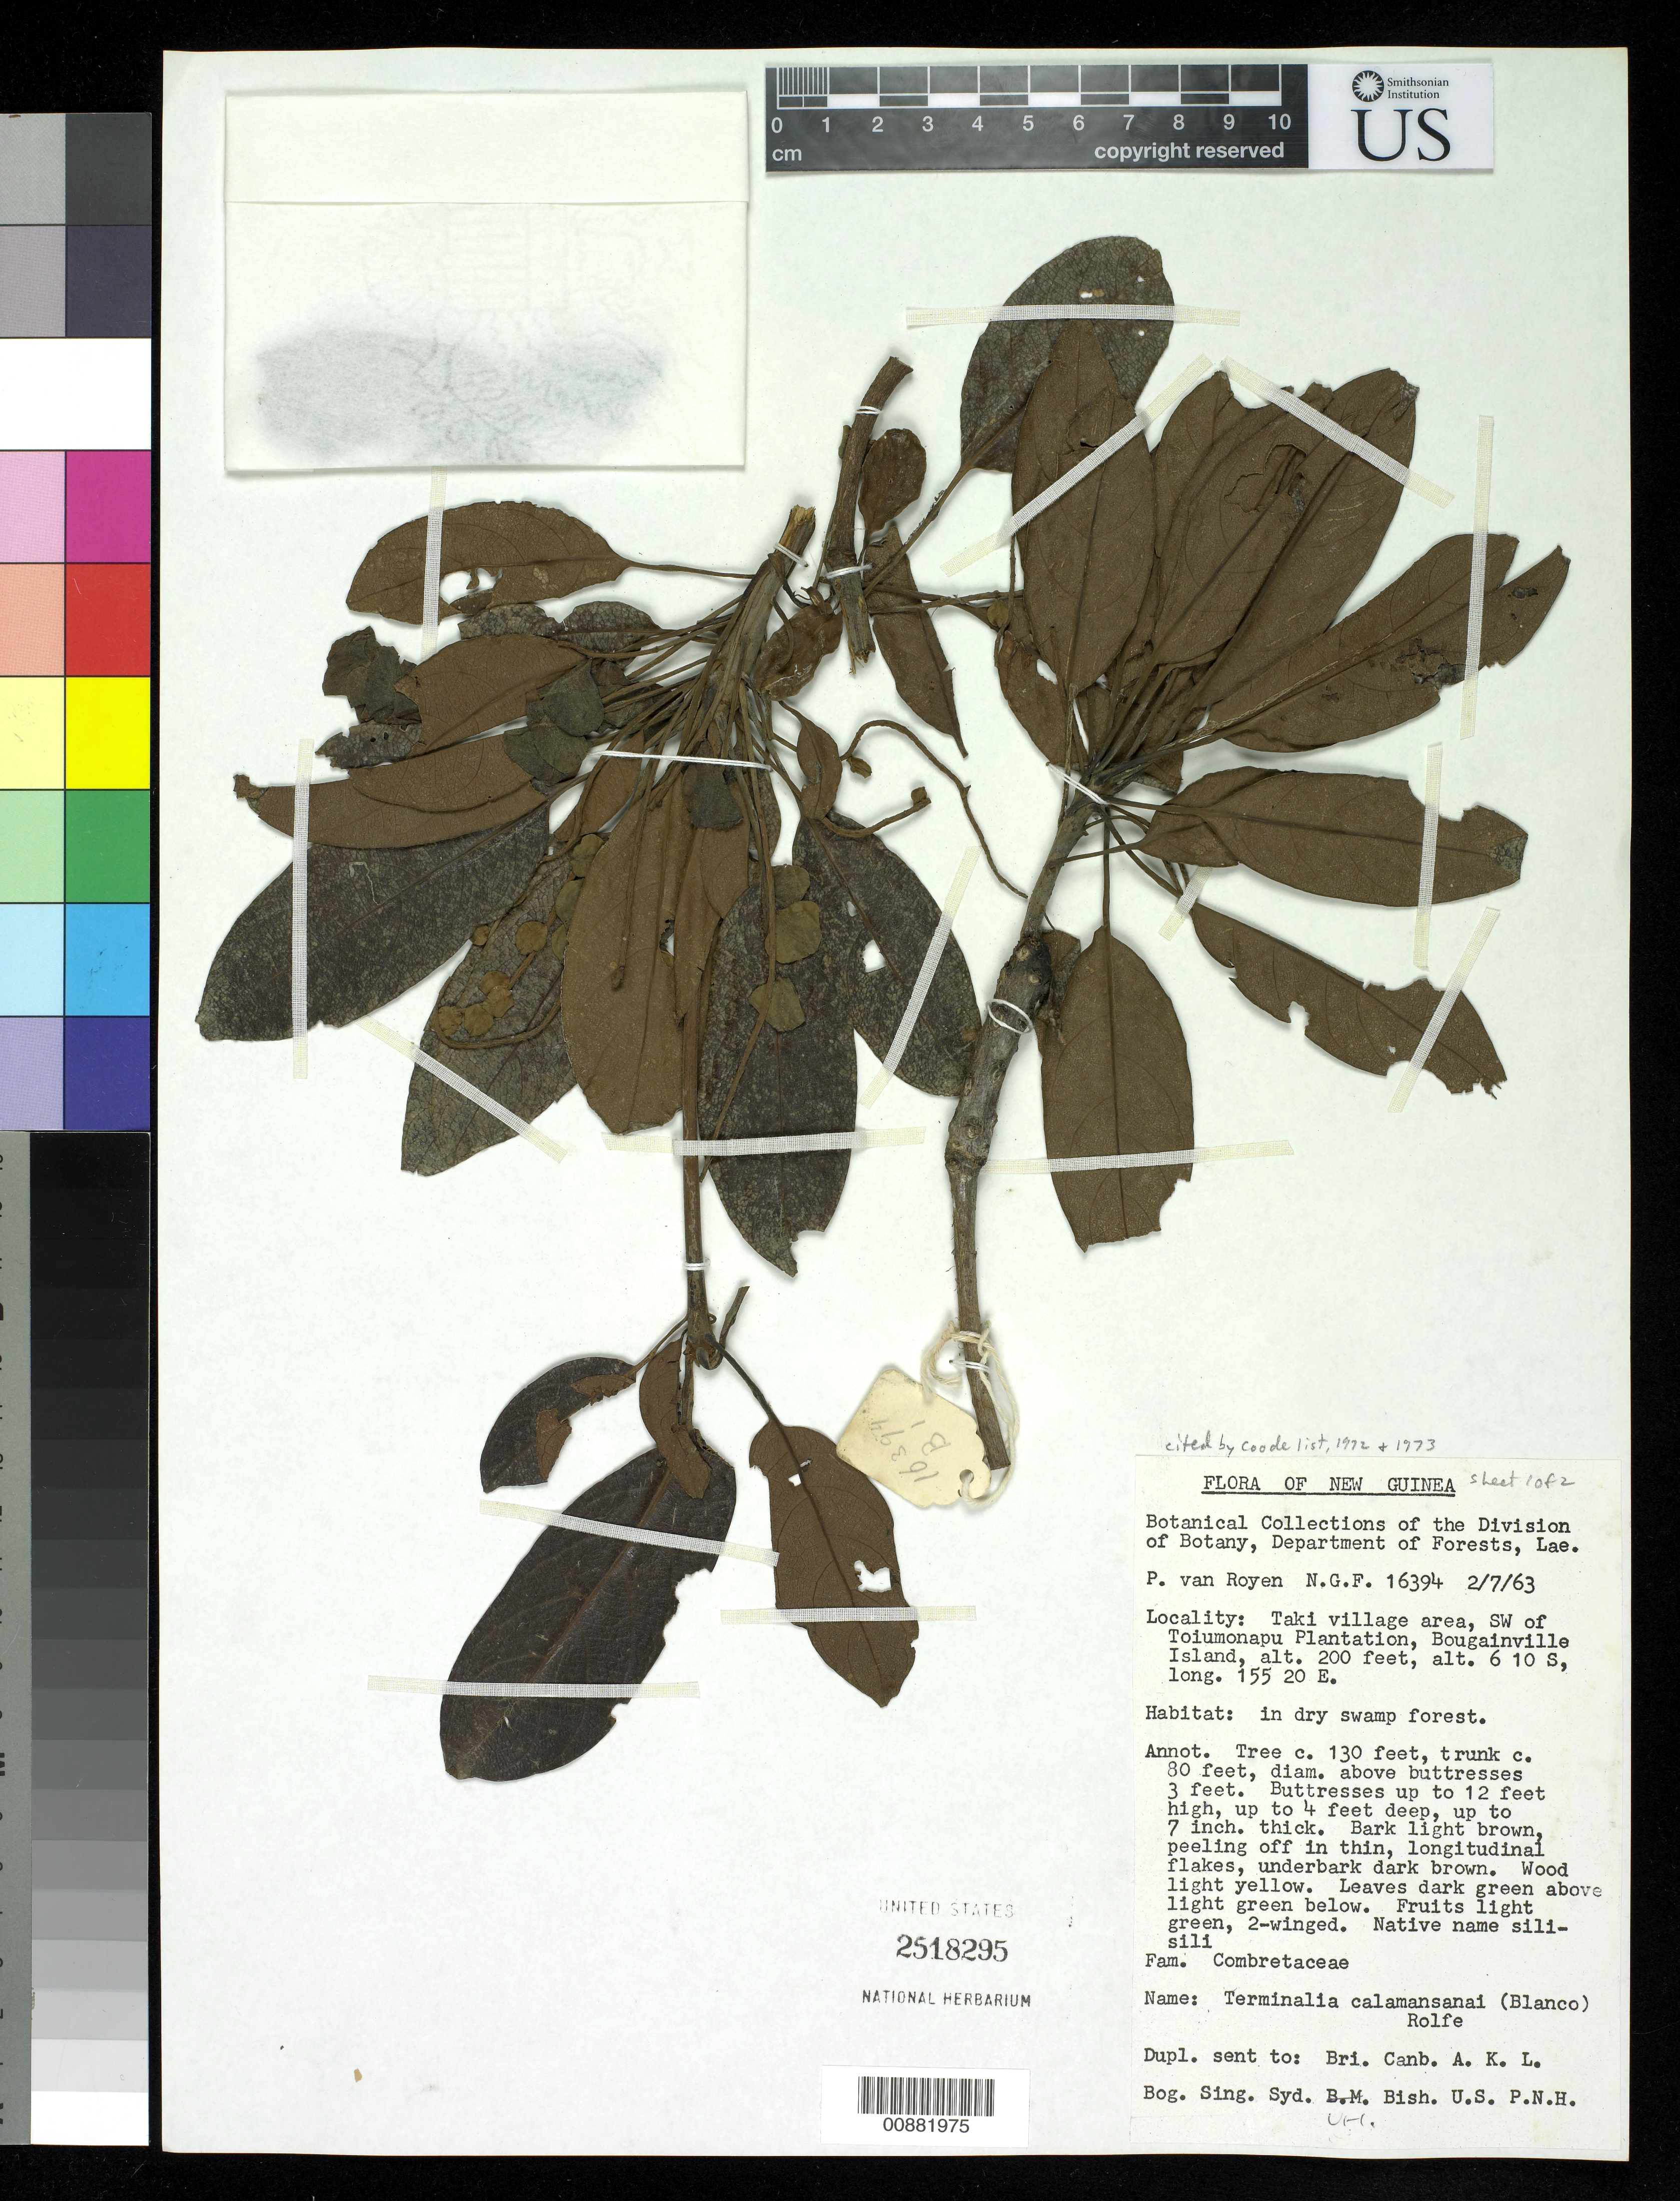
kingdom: Plantae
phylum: Tracheophyta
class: Magnoliopsida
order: Myrtales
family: Combretaceae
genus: Terminalia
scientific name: Terminalia calamansanai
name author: (Blanco) Rolfe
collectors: P. van Royen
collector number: NGF 16394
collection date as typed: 07 Feb 1963 or 02 Jul 1963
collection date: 1963-02-07 or 1963-07-02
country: Papua New Guinea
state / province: Bougainville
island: Bougainville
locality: Taki village area, SW of Toiumonapu Plantation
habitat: in dry swamp forest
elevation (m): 61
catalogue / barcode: US 2518295